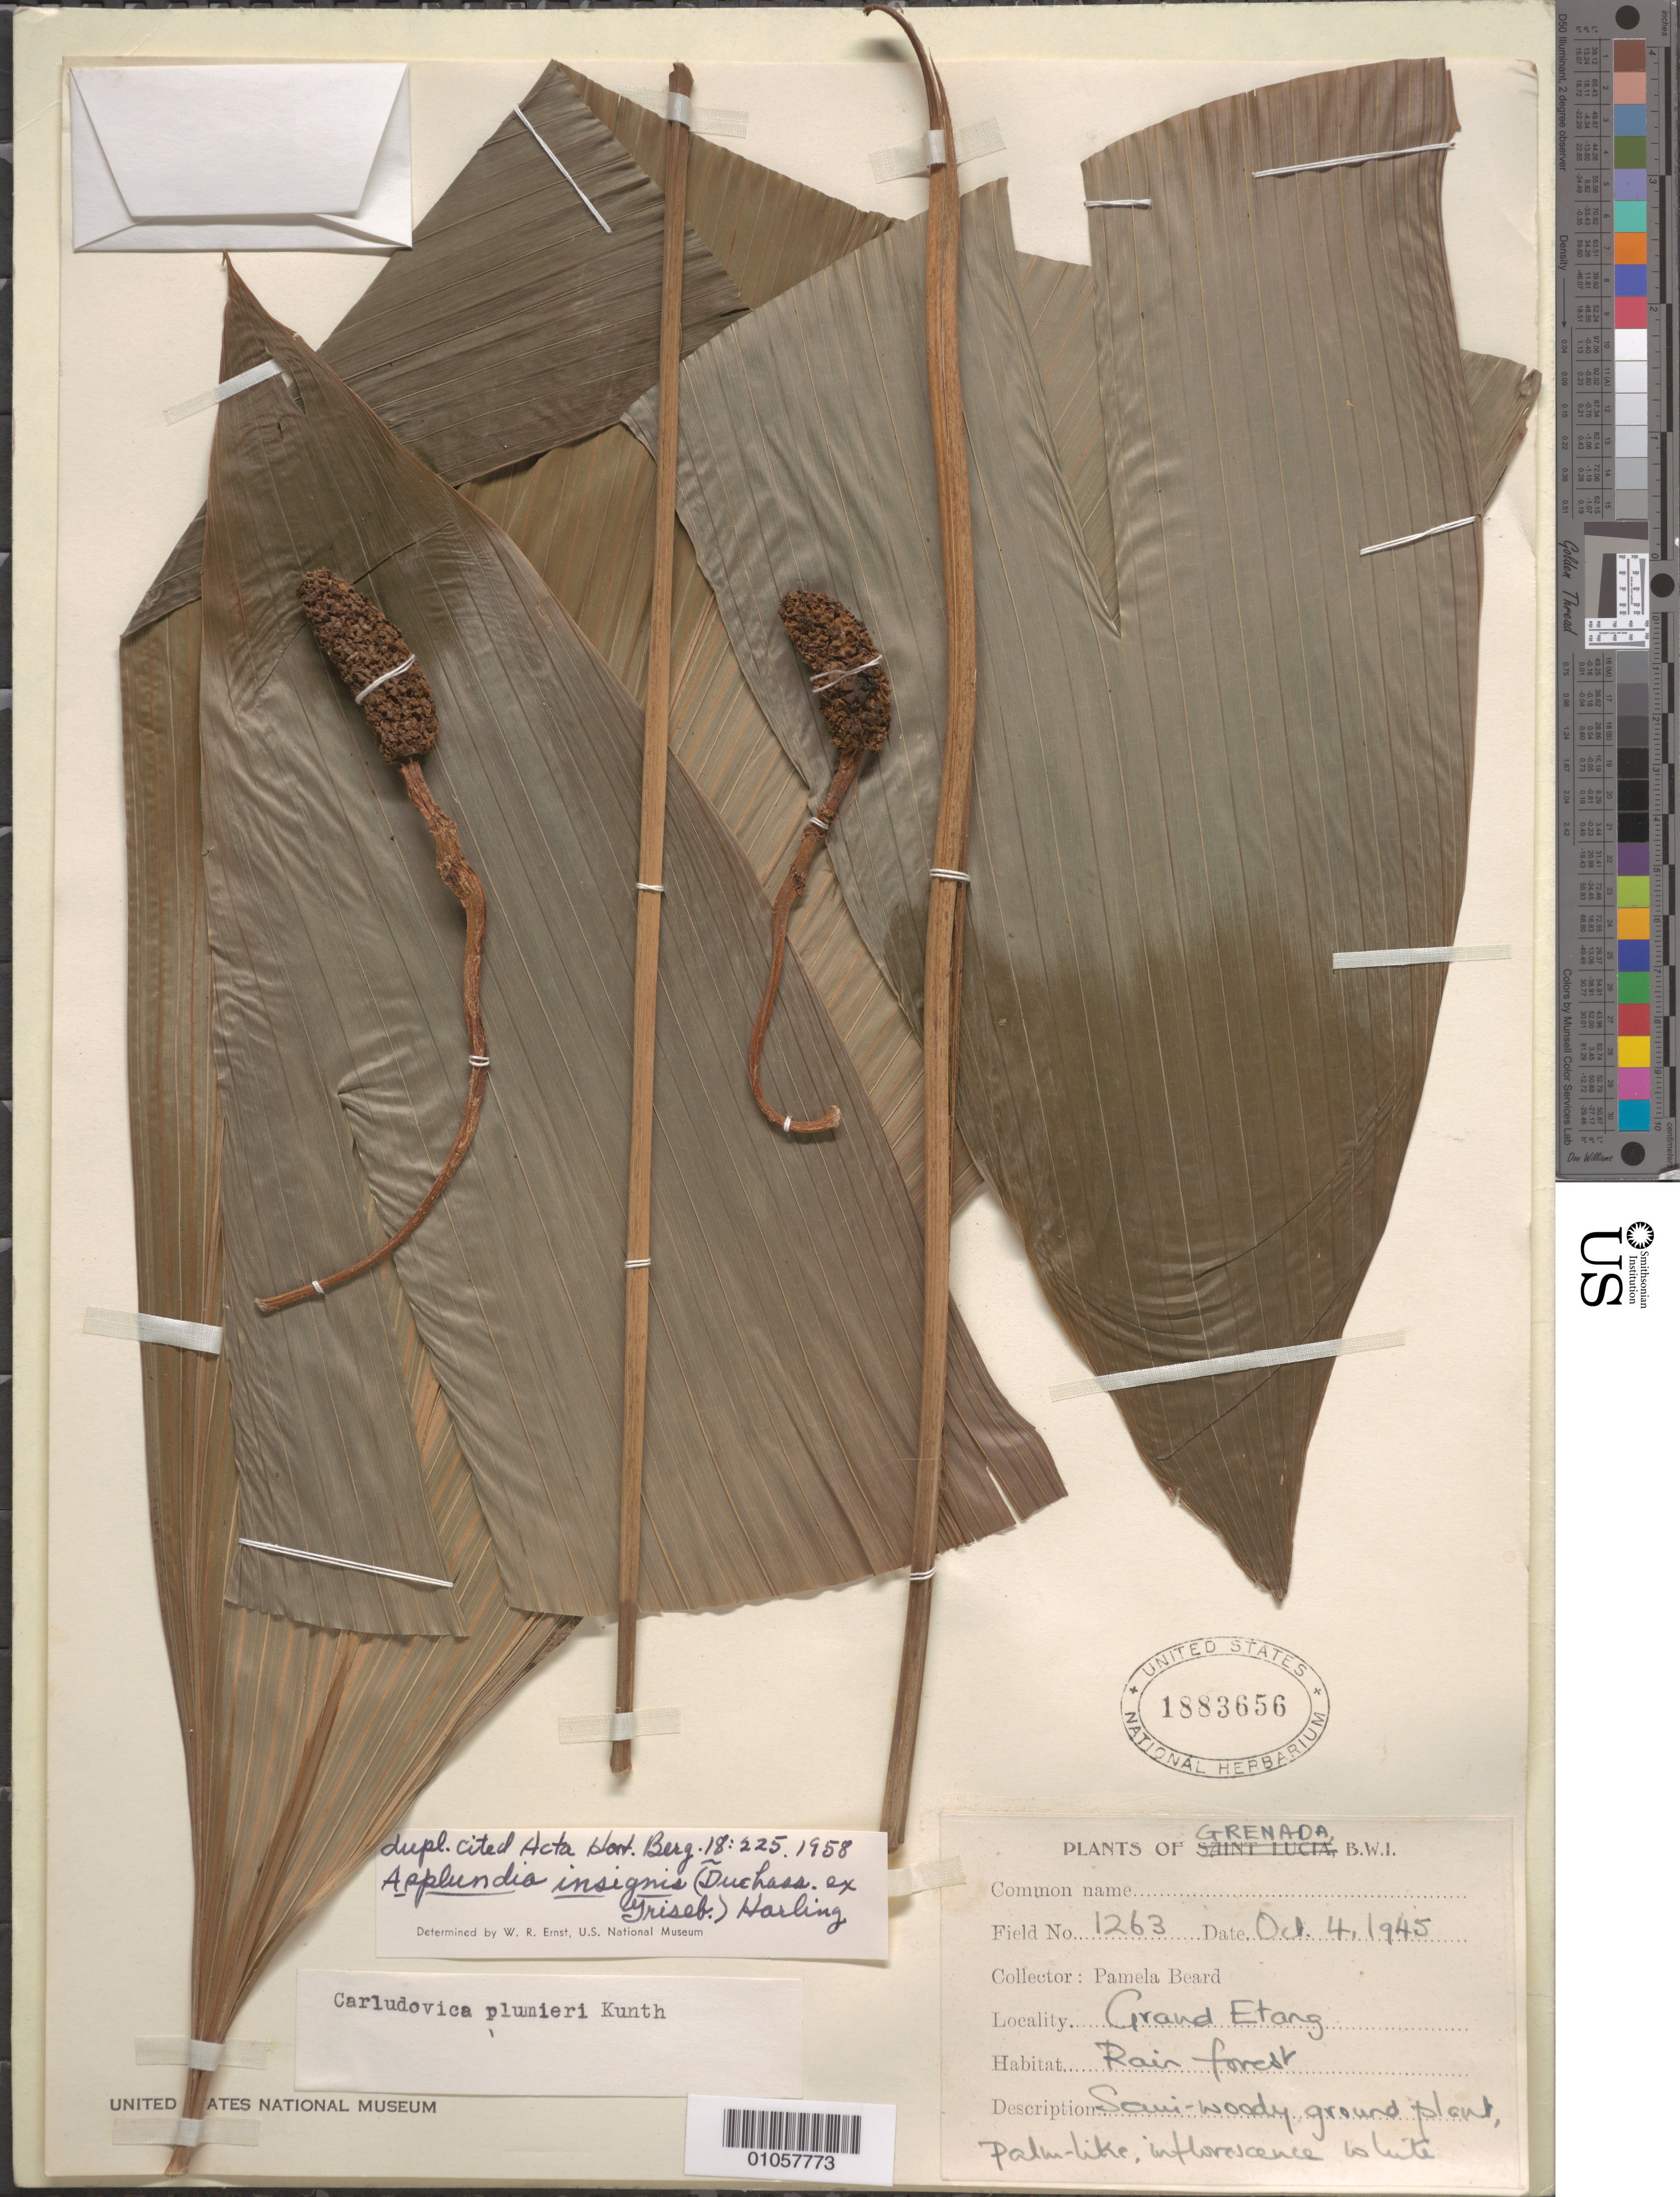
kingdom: Plantae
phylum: Tracheophyta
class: Liliopsida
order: Pandanales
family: Cyclanthaceae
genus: Asplundia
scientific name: Asplundia insignis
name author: (Duchass. ex Griseb.) Harling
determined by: Ernst, W. R., (US), NMNH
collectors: P. Beard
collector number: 1263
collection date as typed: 04 Oct 1945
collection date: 1945-10-04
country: Grenada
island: Grenada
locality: Grand Etang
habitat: Rainforest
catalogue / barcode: US 1883656-2